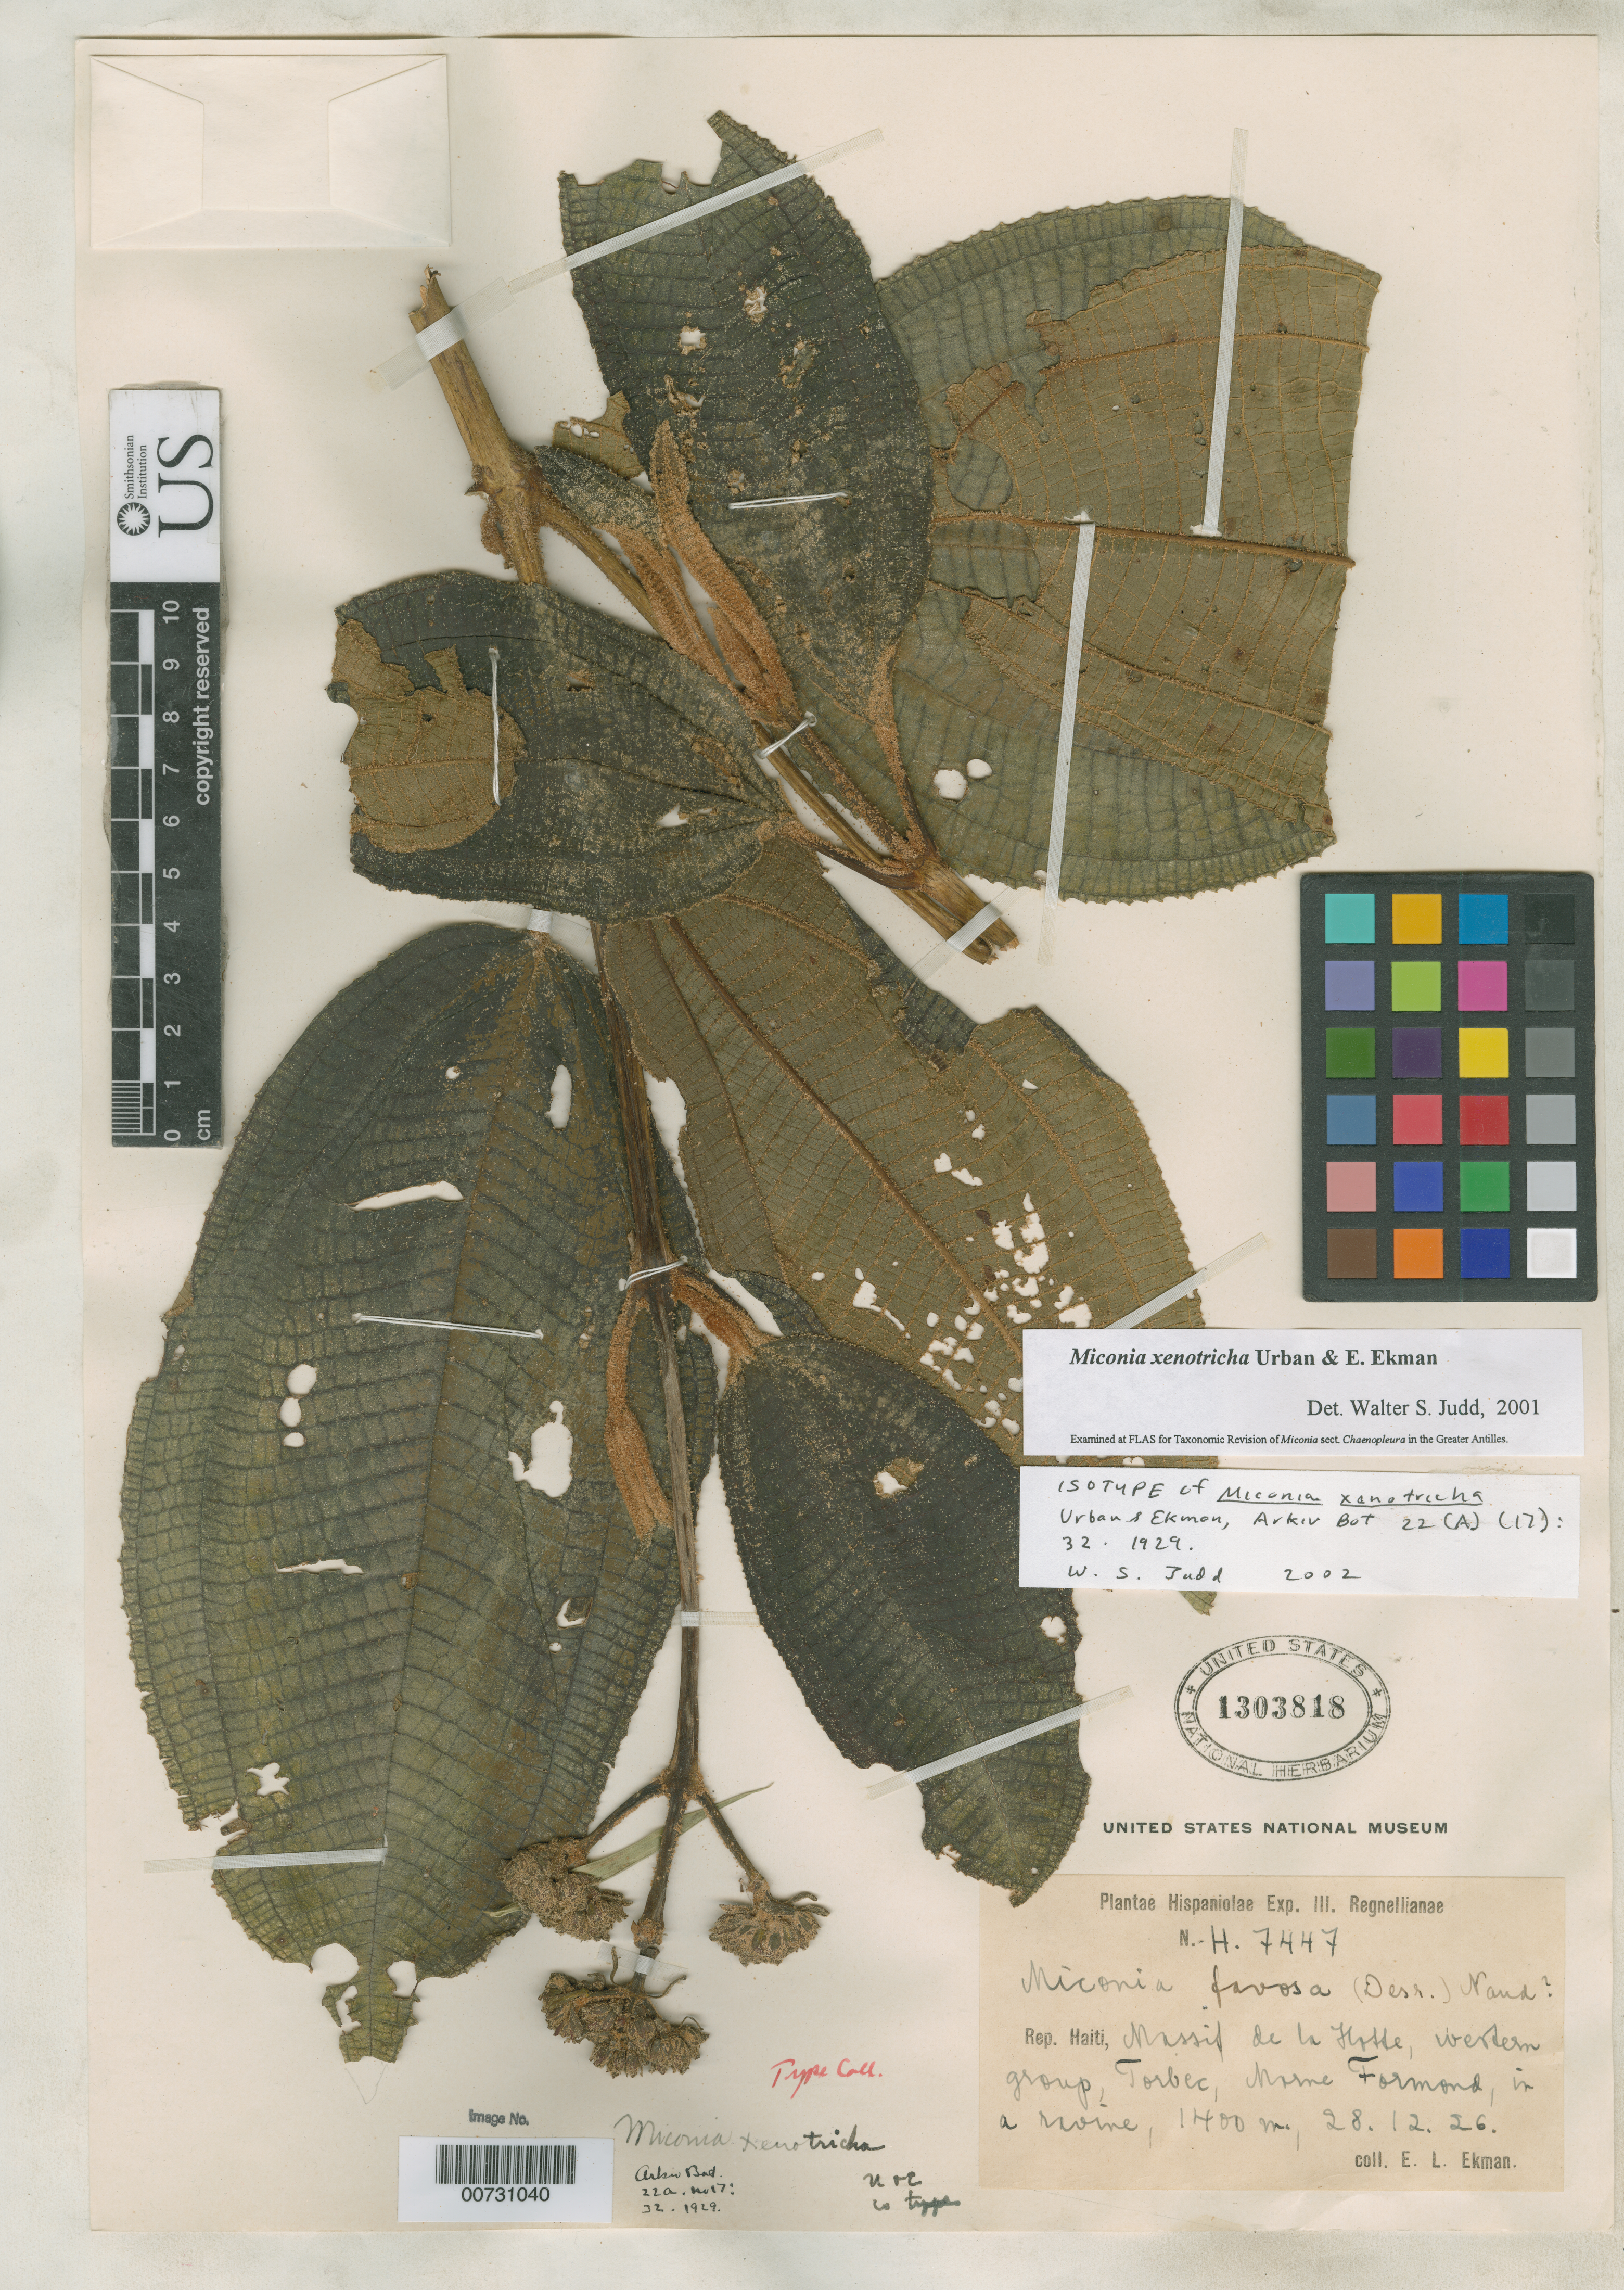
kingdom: Plantae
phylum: Tracheophyta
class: Magnoliopsida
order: Myrtales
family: Melastomataceae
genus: Miconia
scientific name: Miconia xenotricha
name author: Urb. & Ekman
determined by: Judd, Walter S.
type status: Isotype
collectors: E. L. Ekman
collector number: H 7447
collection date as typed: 28 Dec 1926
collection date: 1926-12-28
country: Haiti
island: Hispaniola Island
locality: Massif de la Hotte, western group, Torbec, Morne Formond, in a ravine.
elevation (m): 1400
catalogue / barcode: US 1303818